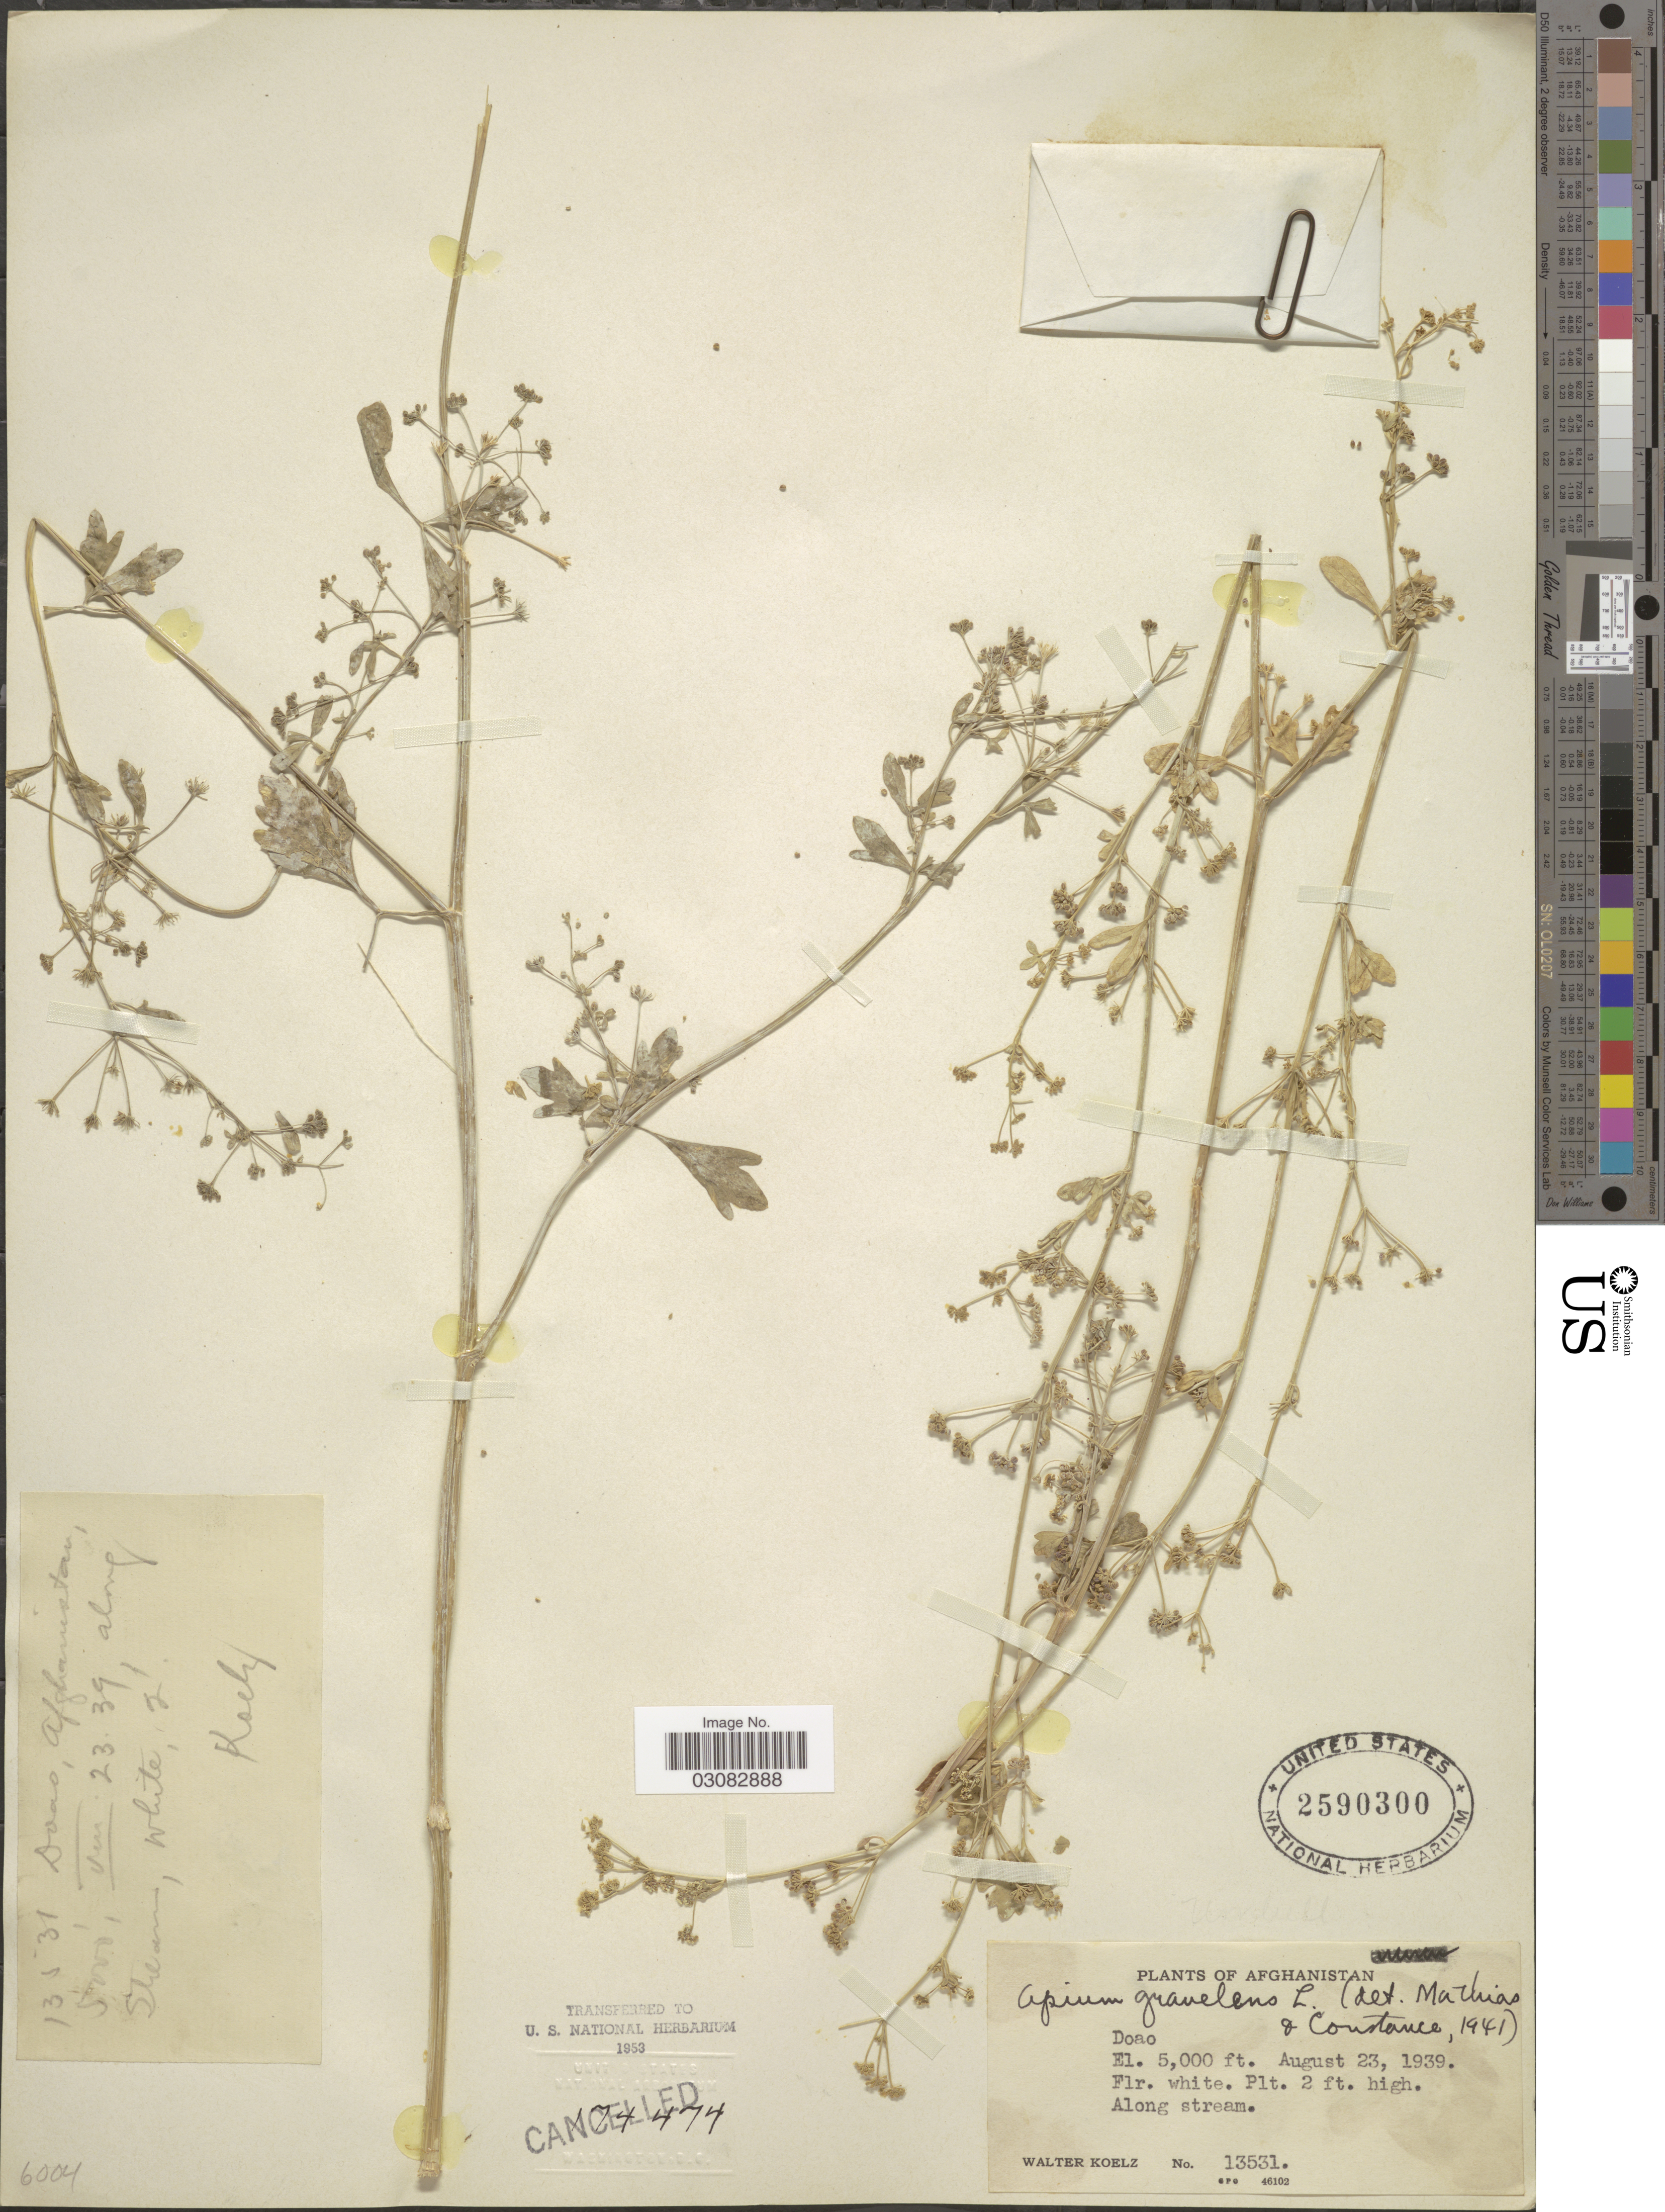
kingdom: Plantae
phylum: Tracheophyta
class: Magnoliopsida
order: Apiales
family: Apiaceae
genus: Apium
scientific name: Apium graveolens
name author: L.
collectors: W. N. Koelz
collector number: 13531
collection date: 1939-08-23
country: Afghanistan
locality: Doao.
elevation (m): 1524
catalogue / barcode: US 2590300